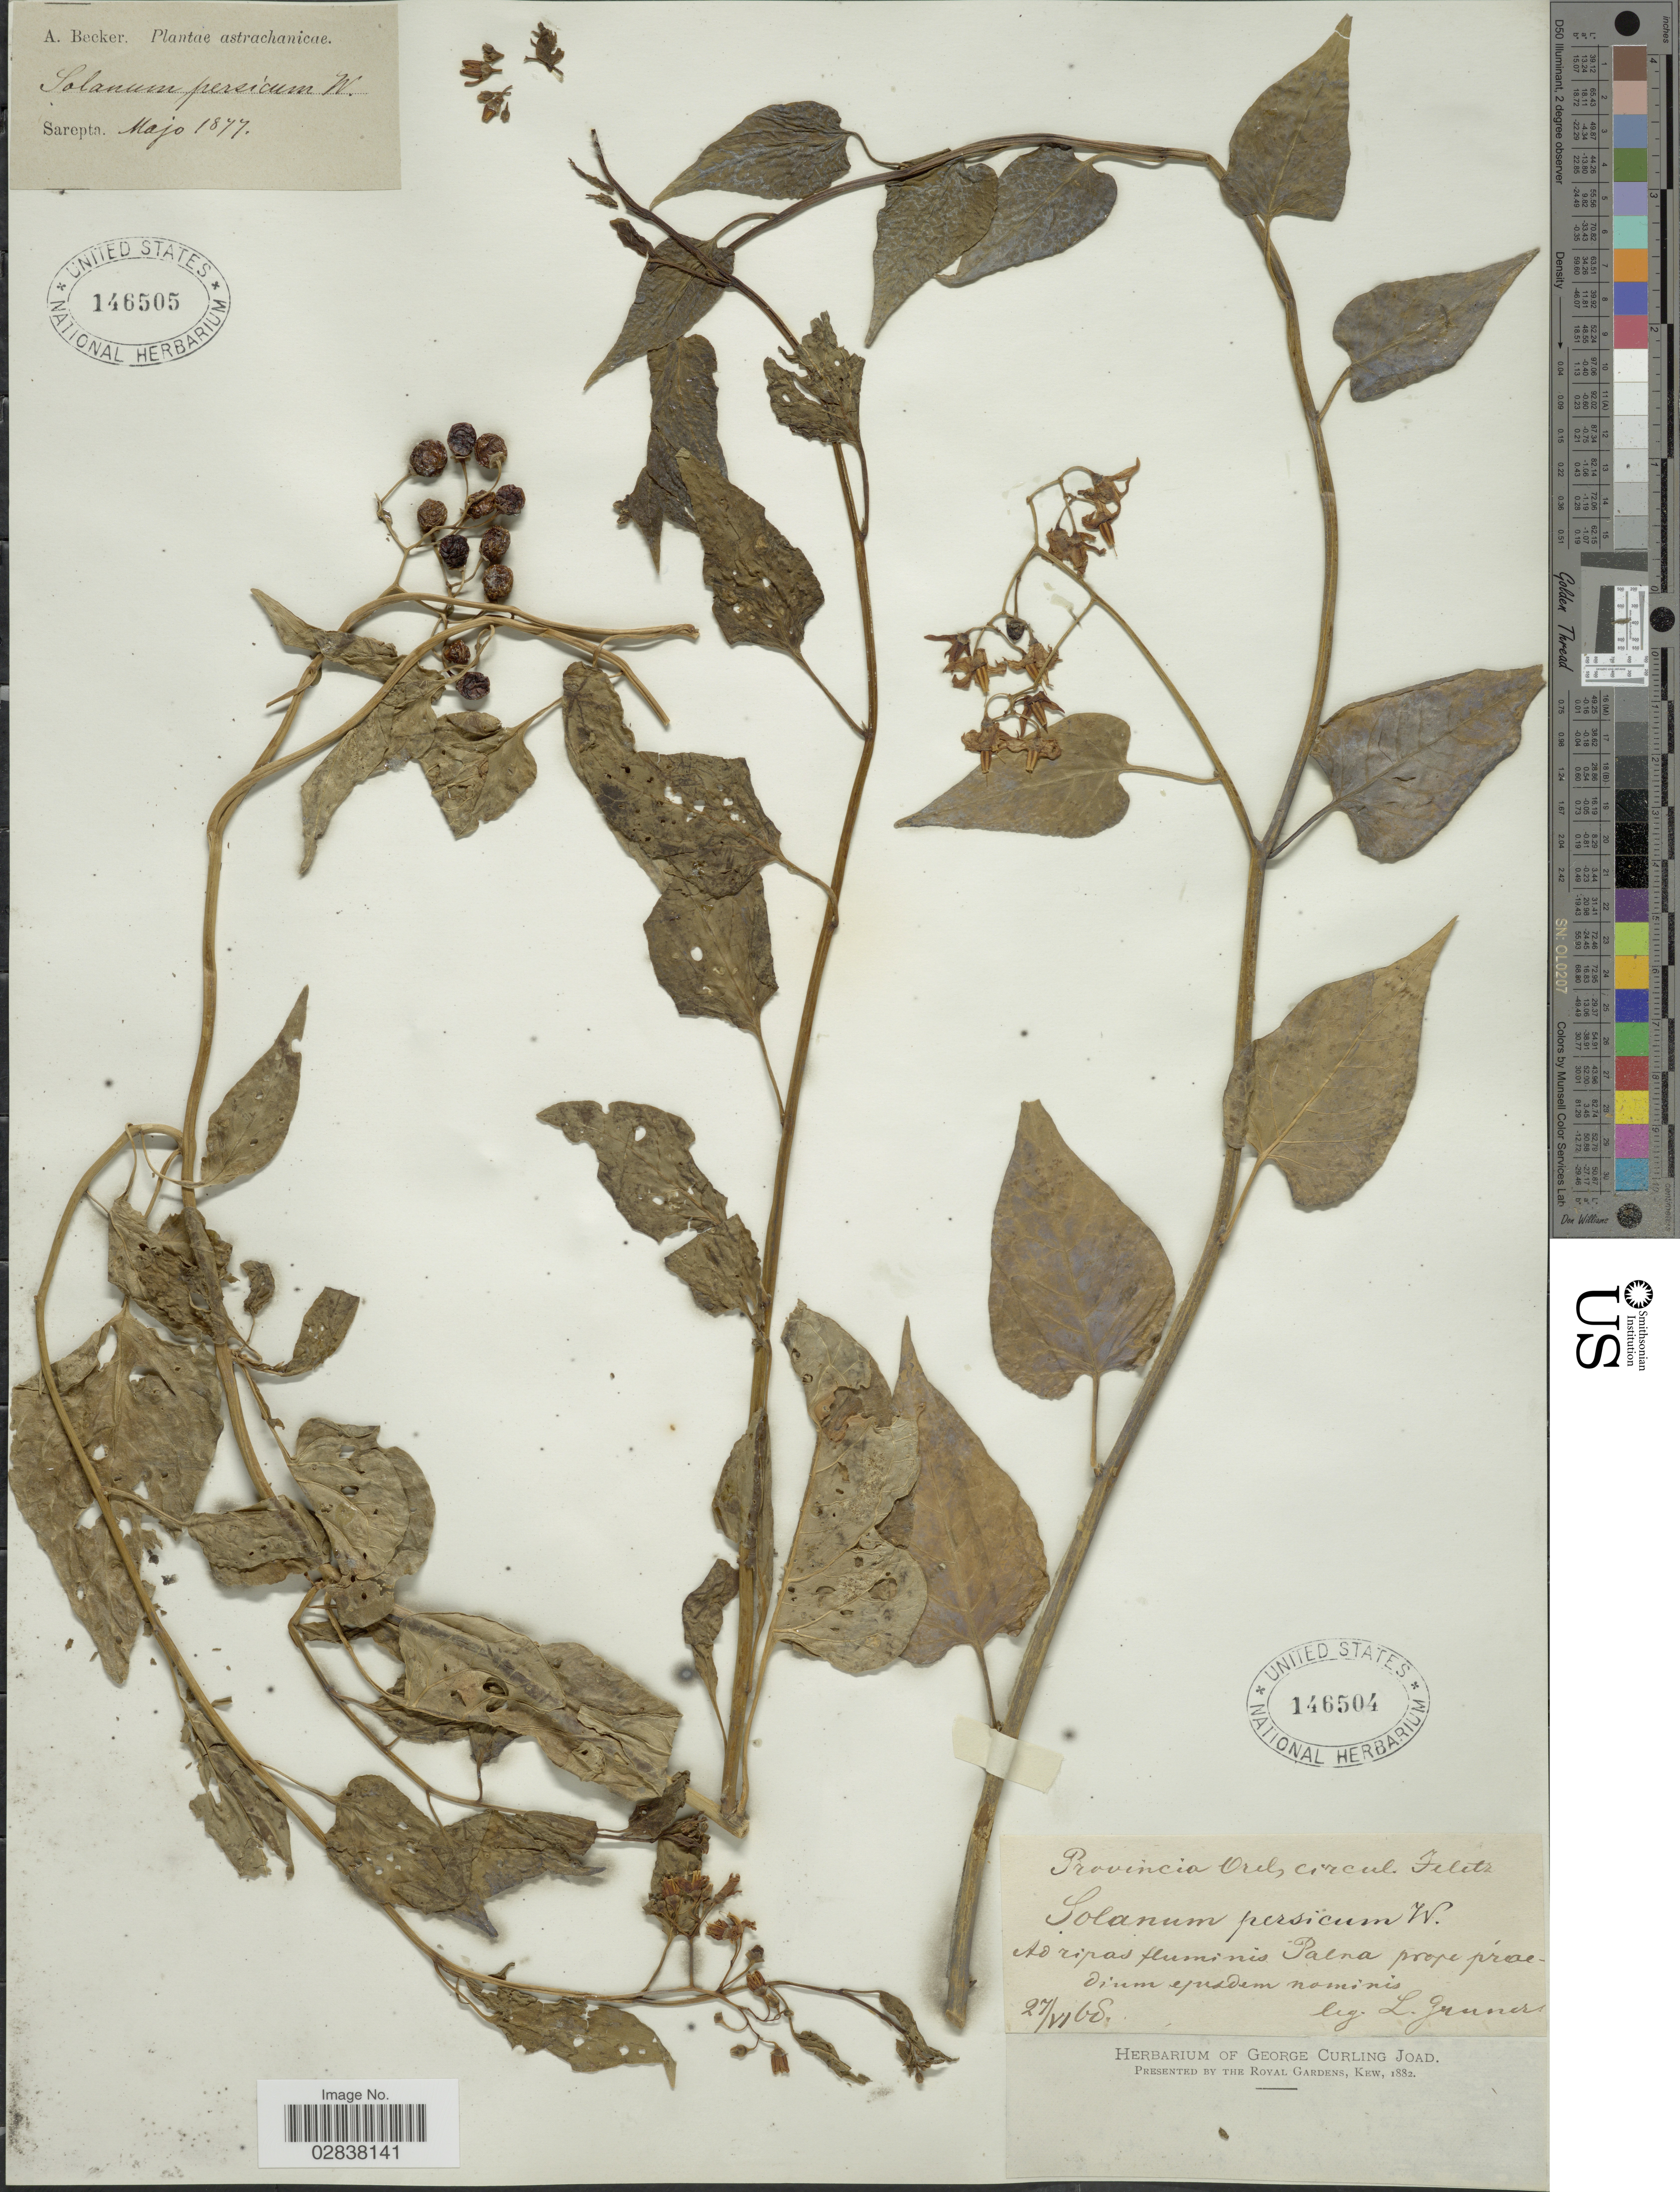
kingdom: Plantae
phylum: Tracheophyta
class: Magnoliopsida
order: Solanales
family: Solanaceae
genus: Solanum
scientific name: Solanum persicum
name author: Roem. & Schult.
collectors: A. Becker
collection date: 1877-05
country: Russian Federation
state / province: Volgograd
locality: Sarepta.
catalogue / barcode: US 146505-2